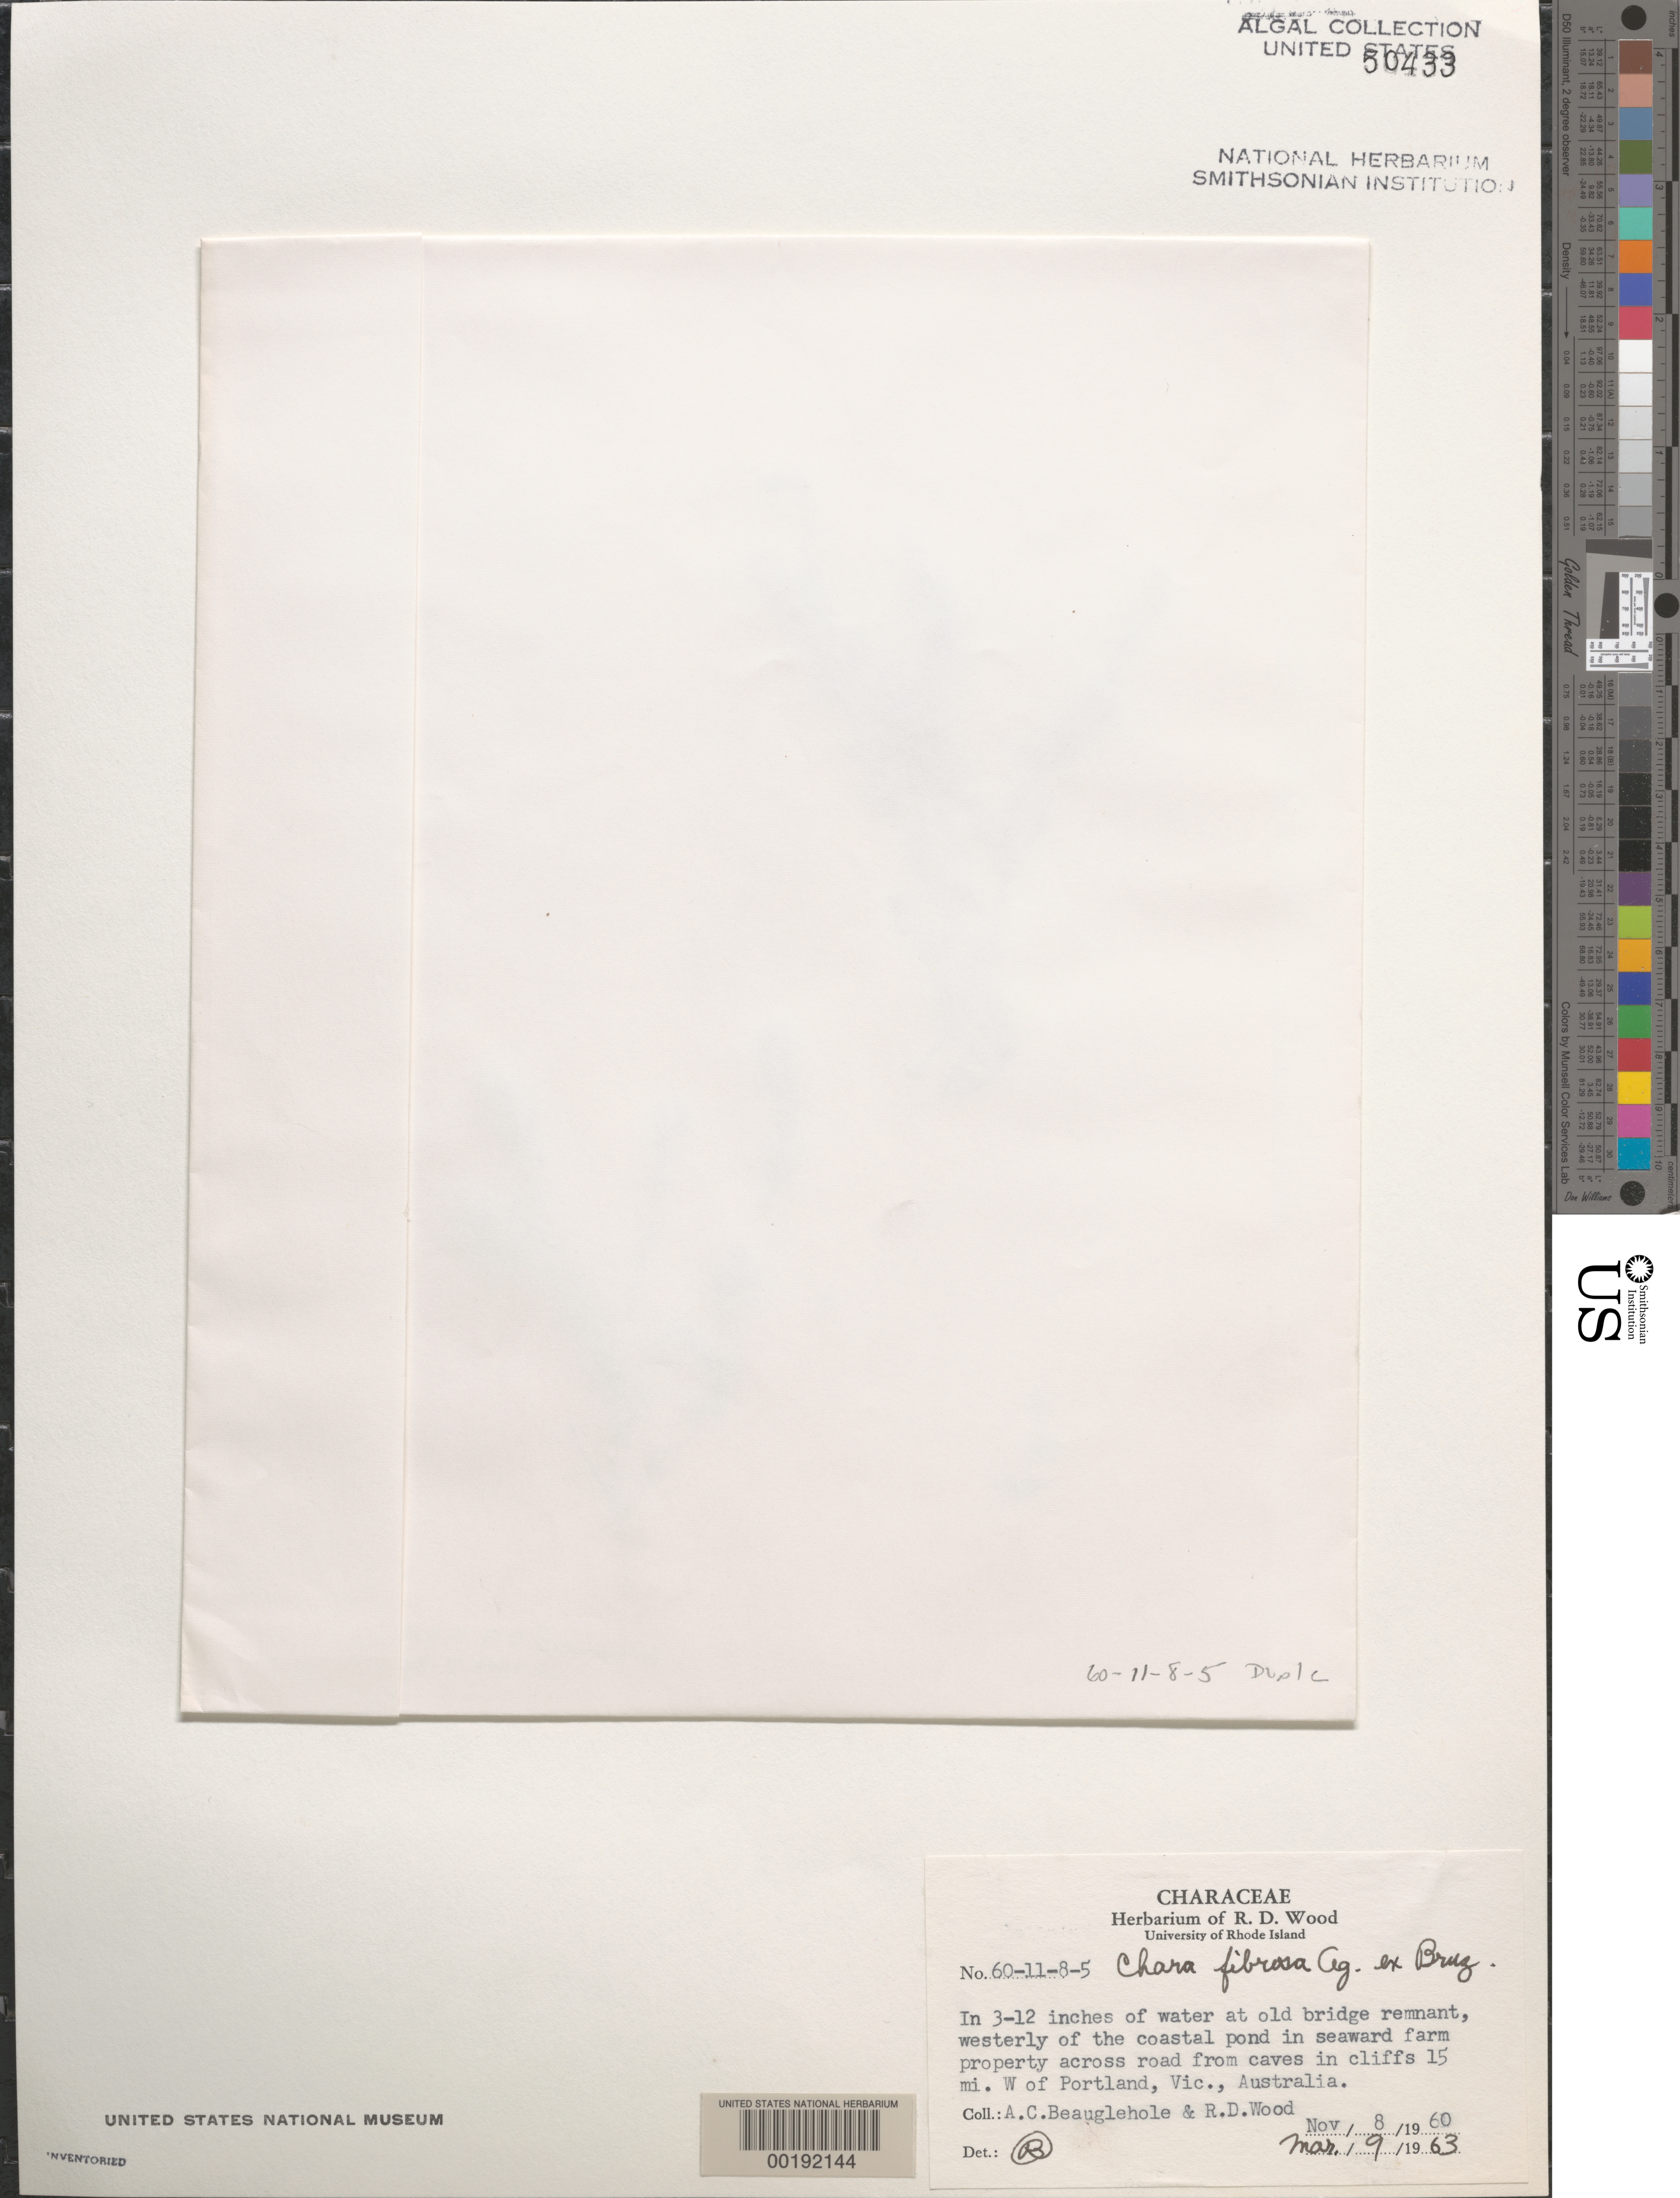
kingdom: Plantae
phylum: Charophyta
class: Charophyceae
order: Charales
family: Characeae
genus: Chara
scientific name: Chara fibrosa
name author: C. Agardh ex Bruzelius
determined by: Wood, R. D.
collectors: A. Beauglehole & R. Wood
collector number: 60-11-8-5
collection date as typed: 08 Nov 1960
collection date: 1960-11-08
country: Australia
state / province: Victoria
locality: Cliffs 15 miles west of portland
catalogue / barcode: US 50433